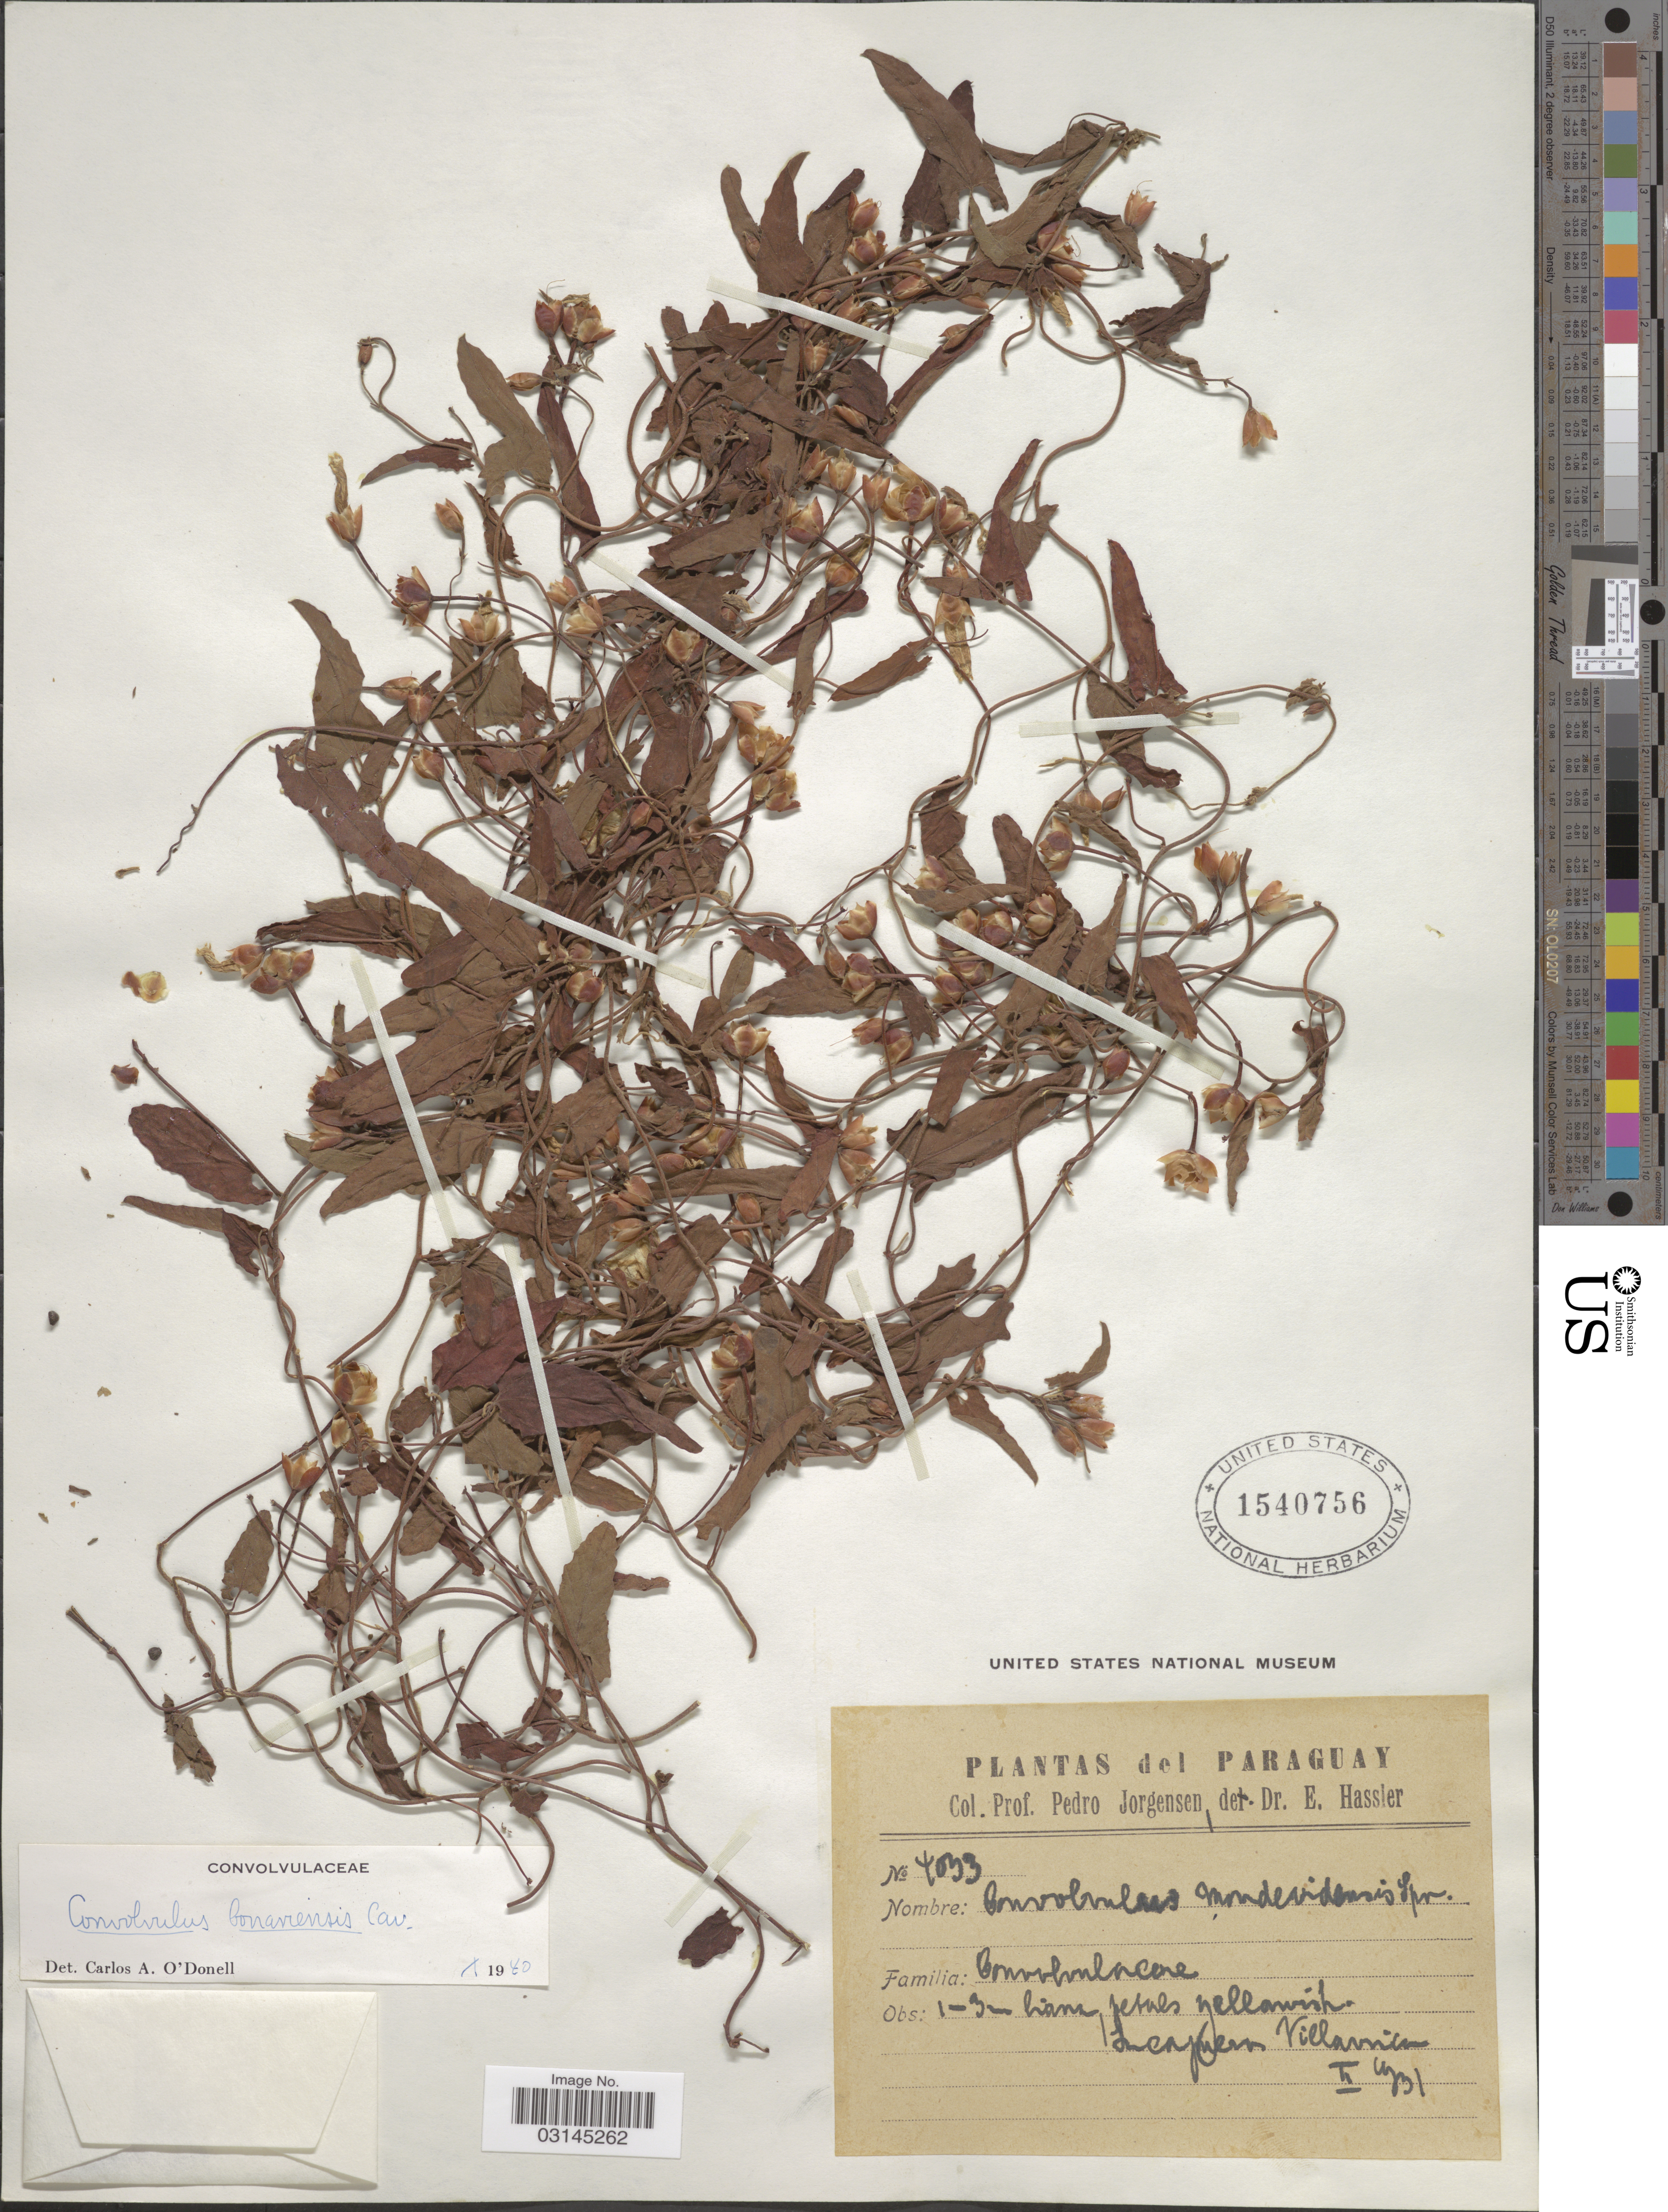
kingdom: Plantae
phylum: Tracheophyta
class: Magnoliopsida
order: Solanales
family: Convolvulaceae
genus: Convolvulus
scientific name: Convolvulus bonariensis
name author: Cav.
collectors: P. Jörgensen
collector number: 4033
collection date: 1931-02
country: Paraguay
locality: Villarrica.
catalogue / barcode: US 1540756